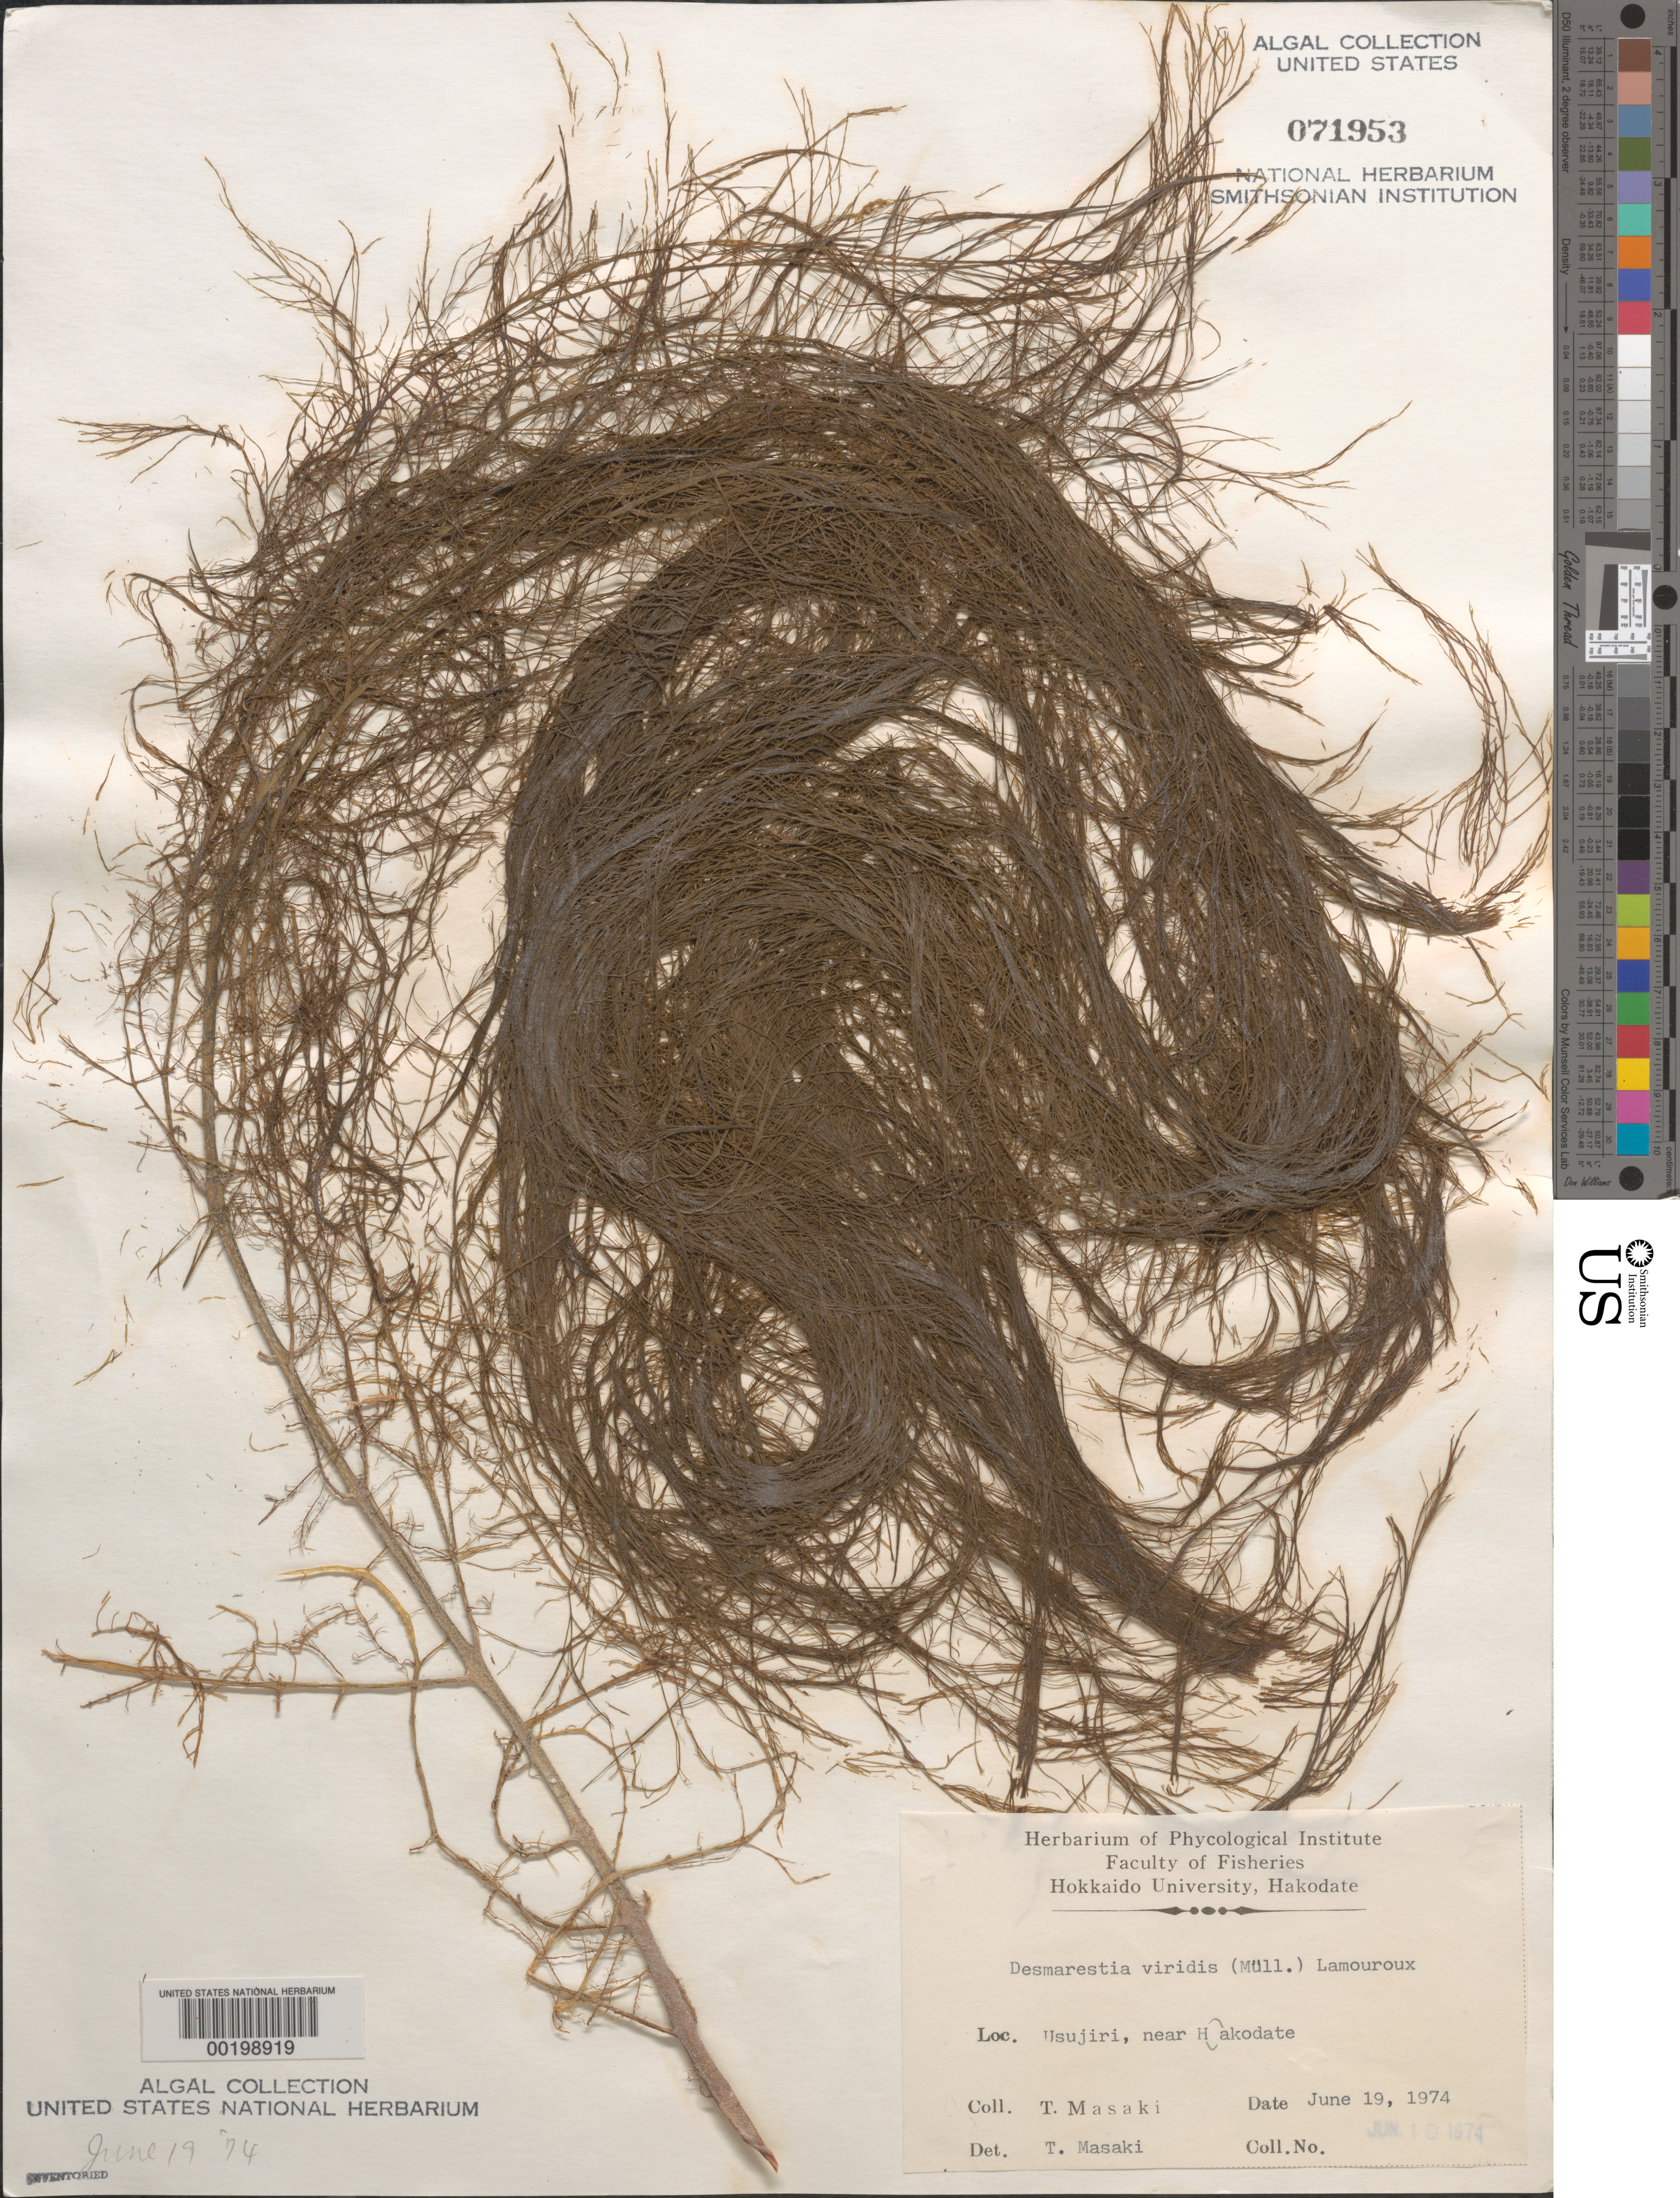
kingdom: Chromista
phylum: Ochrophyta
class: Phaeophyceae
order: Desmarestiales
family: Desmarestiaceae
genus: Desmarestia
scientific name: Desmarestia viridis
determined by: Masaki, T.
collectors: T. Masaki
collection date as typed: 19 Jun 1974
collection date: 1974-06-19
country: Japan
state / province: Hokkaido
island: Hokkaido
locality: Usujiri, near Hakodate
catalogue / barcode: US 71953